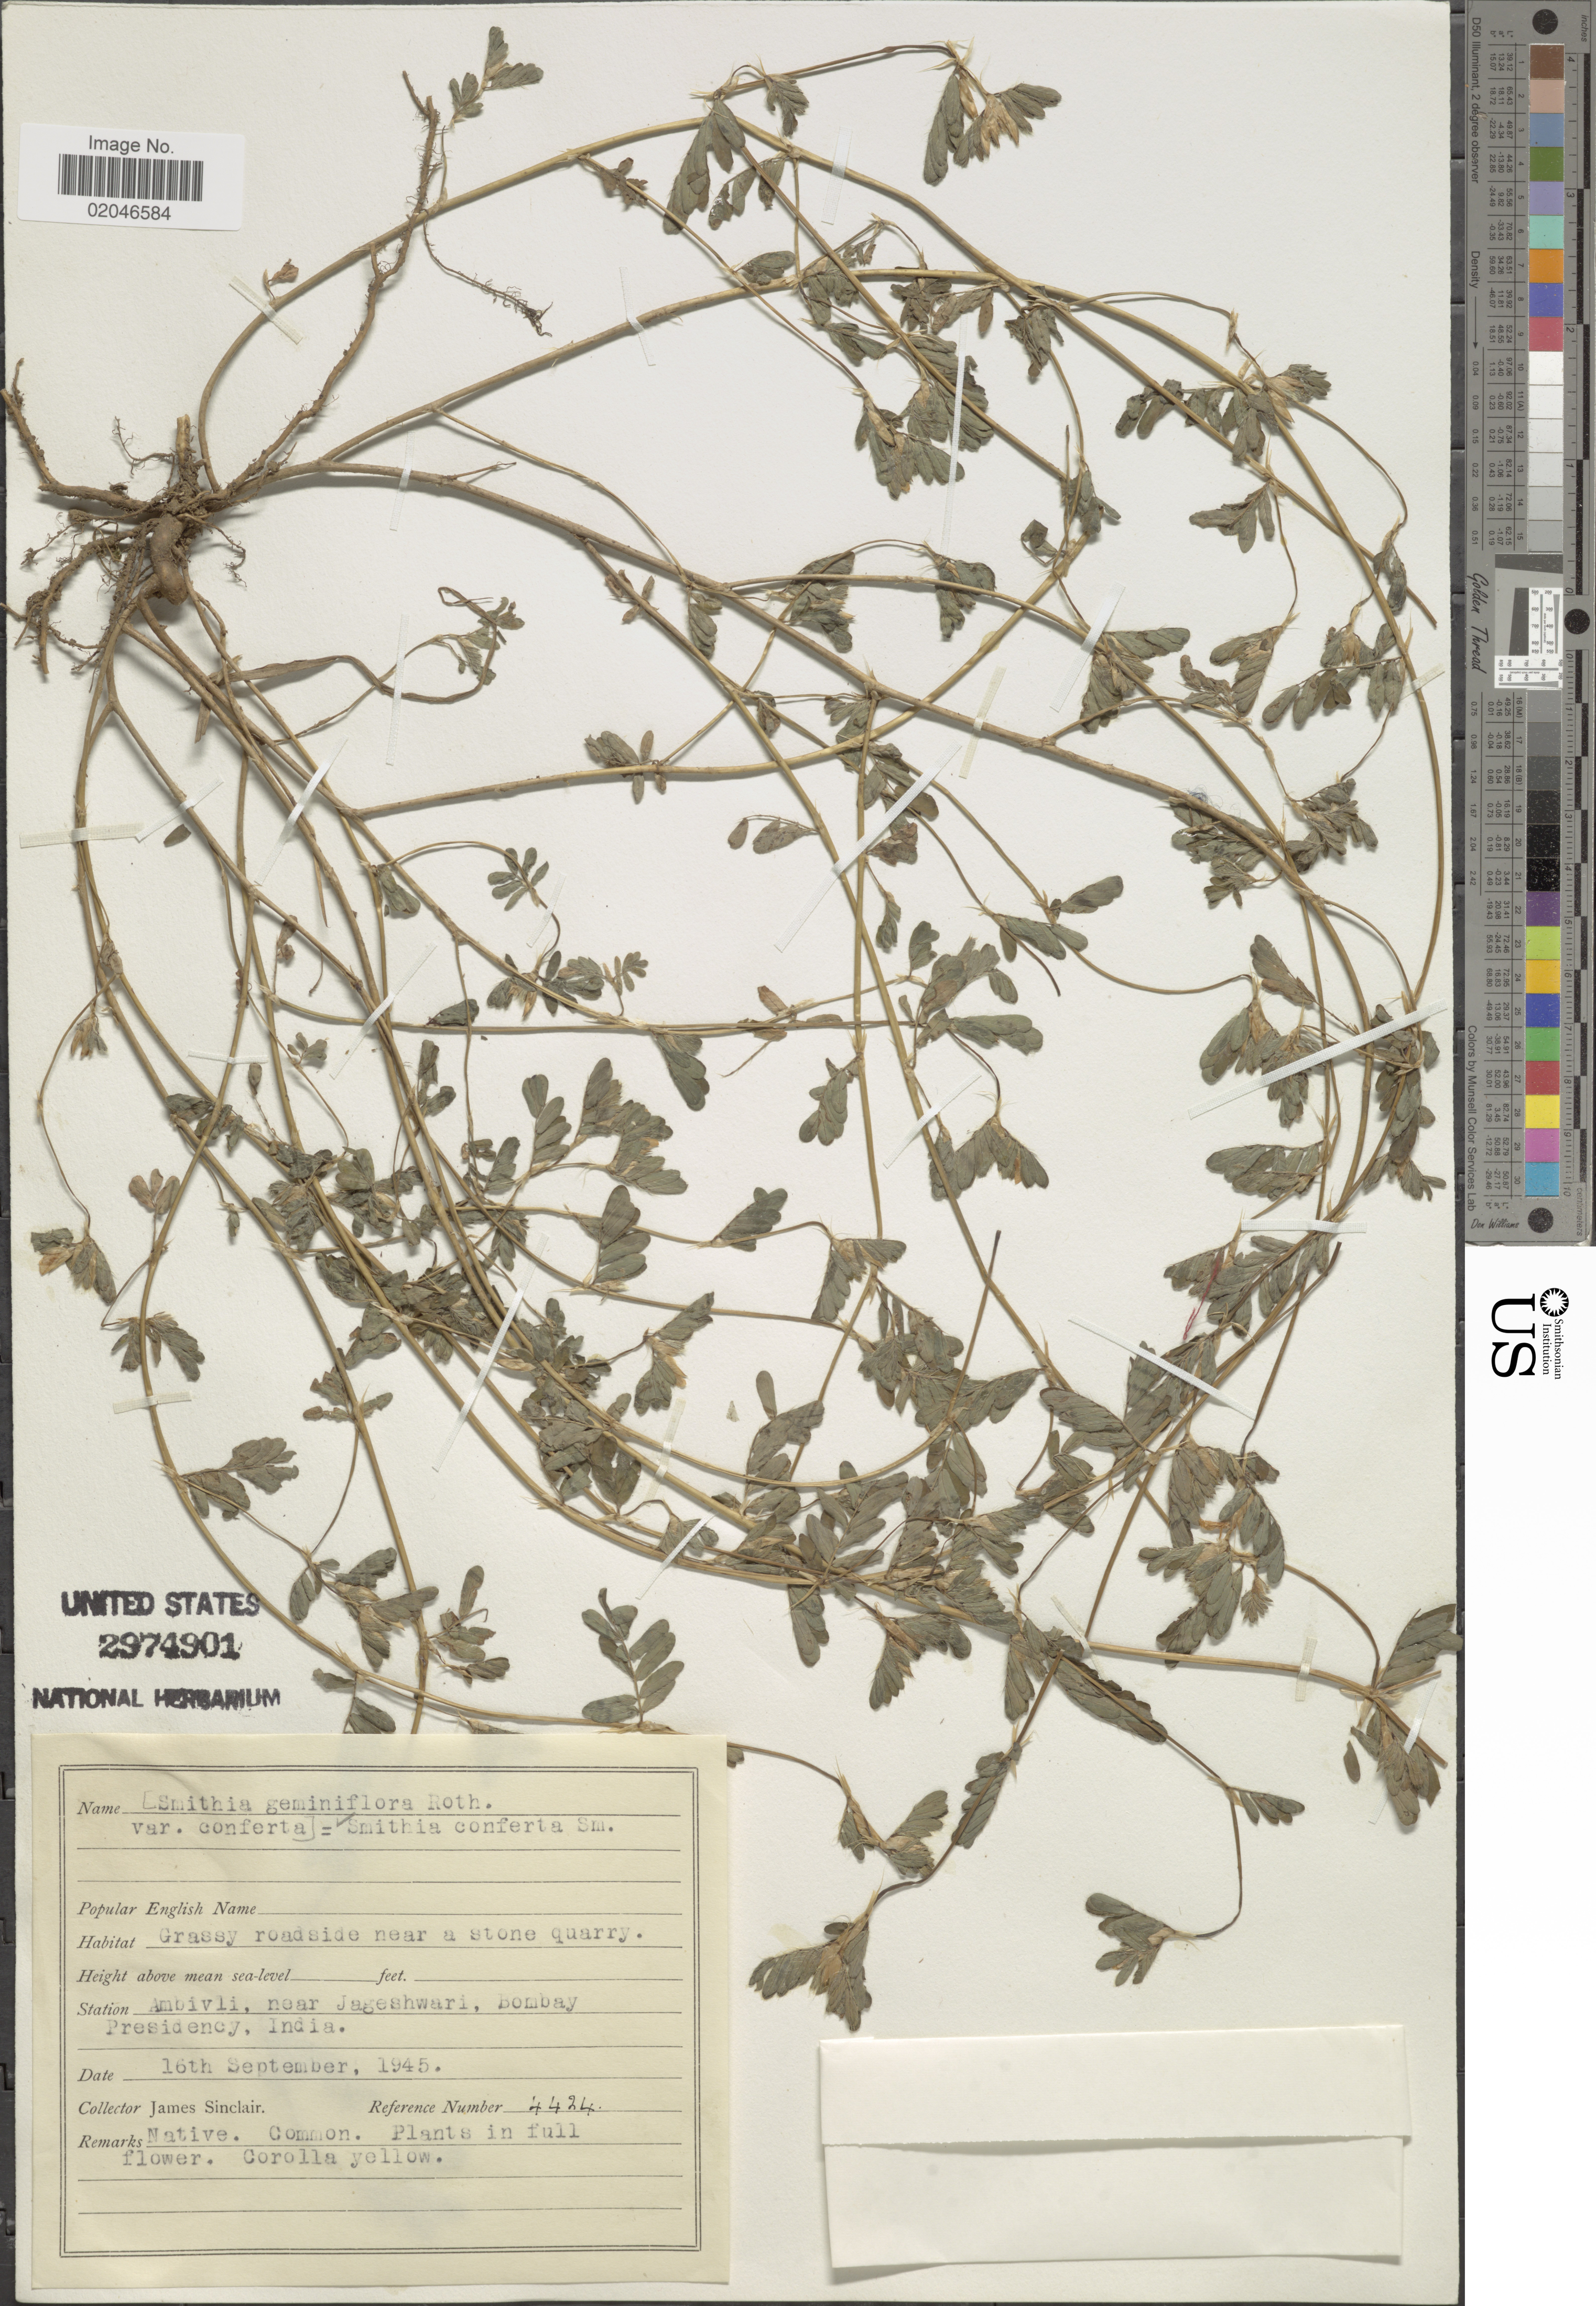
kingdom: Plantae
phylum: Tracheophyta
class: Magnoliopsida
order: Fabales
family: Fabaceae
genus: Smithia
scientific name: Smithia conferta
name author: Sm.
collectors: J. Sinclair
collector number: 4424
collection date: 1945-09-16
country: India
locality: Ambivli, near Jageshwari, Bombay Presidency, Grassy roadside nea a stone quarry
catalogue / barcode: US 2974901